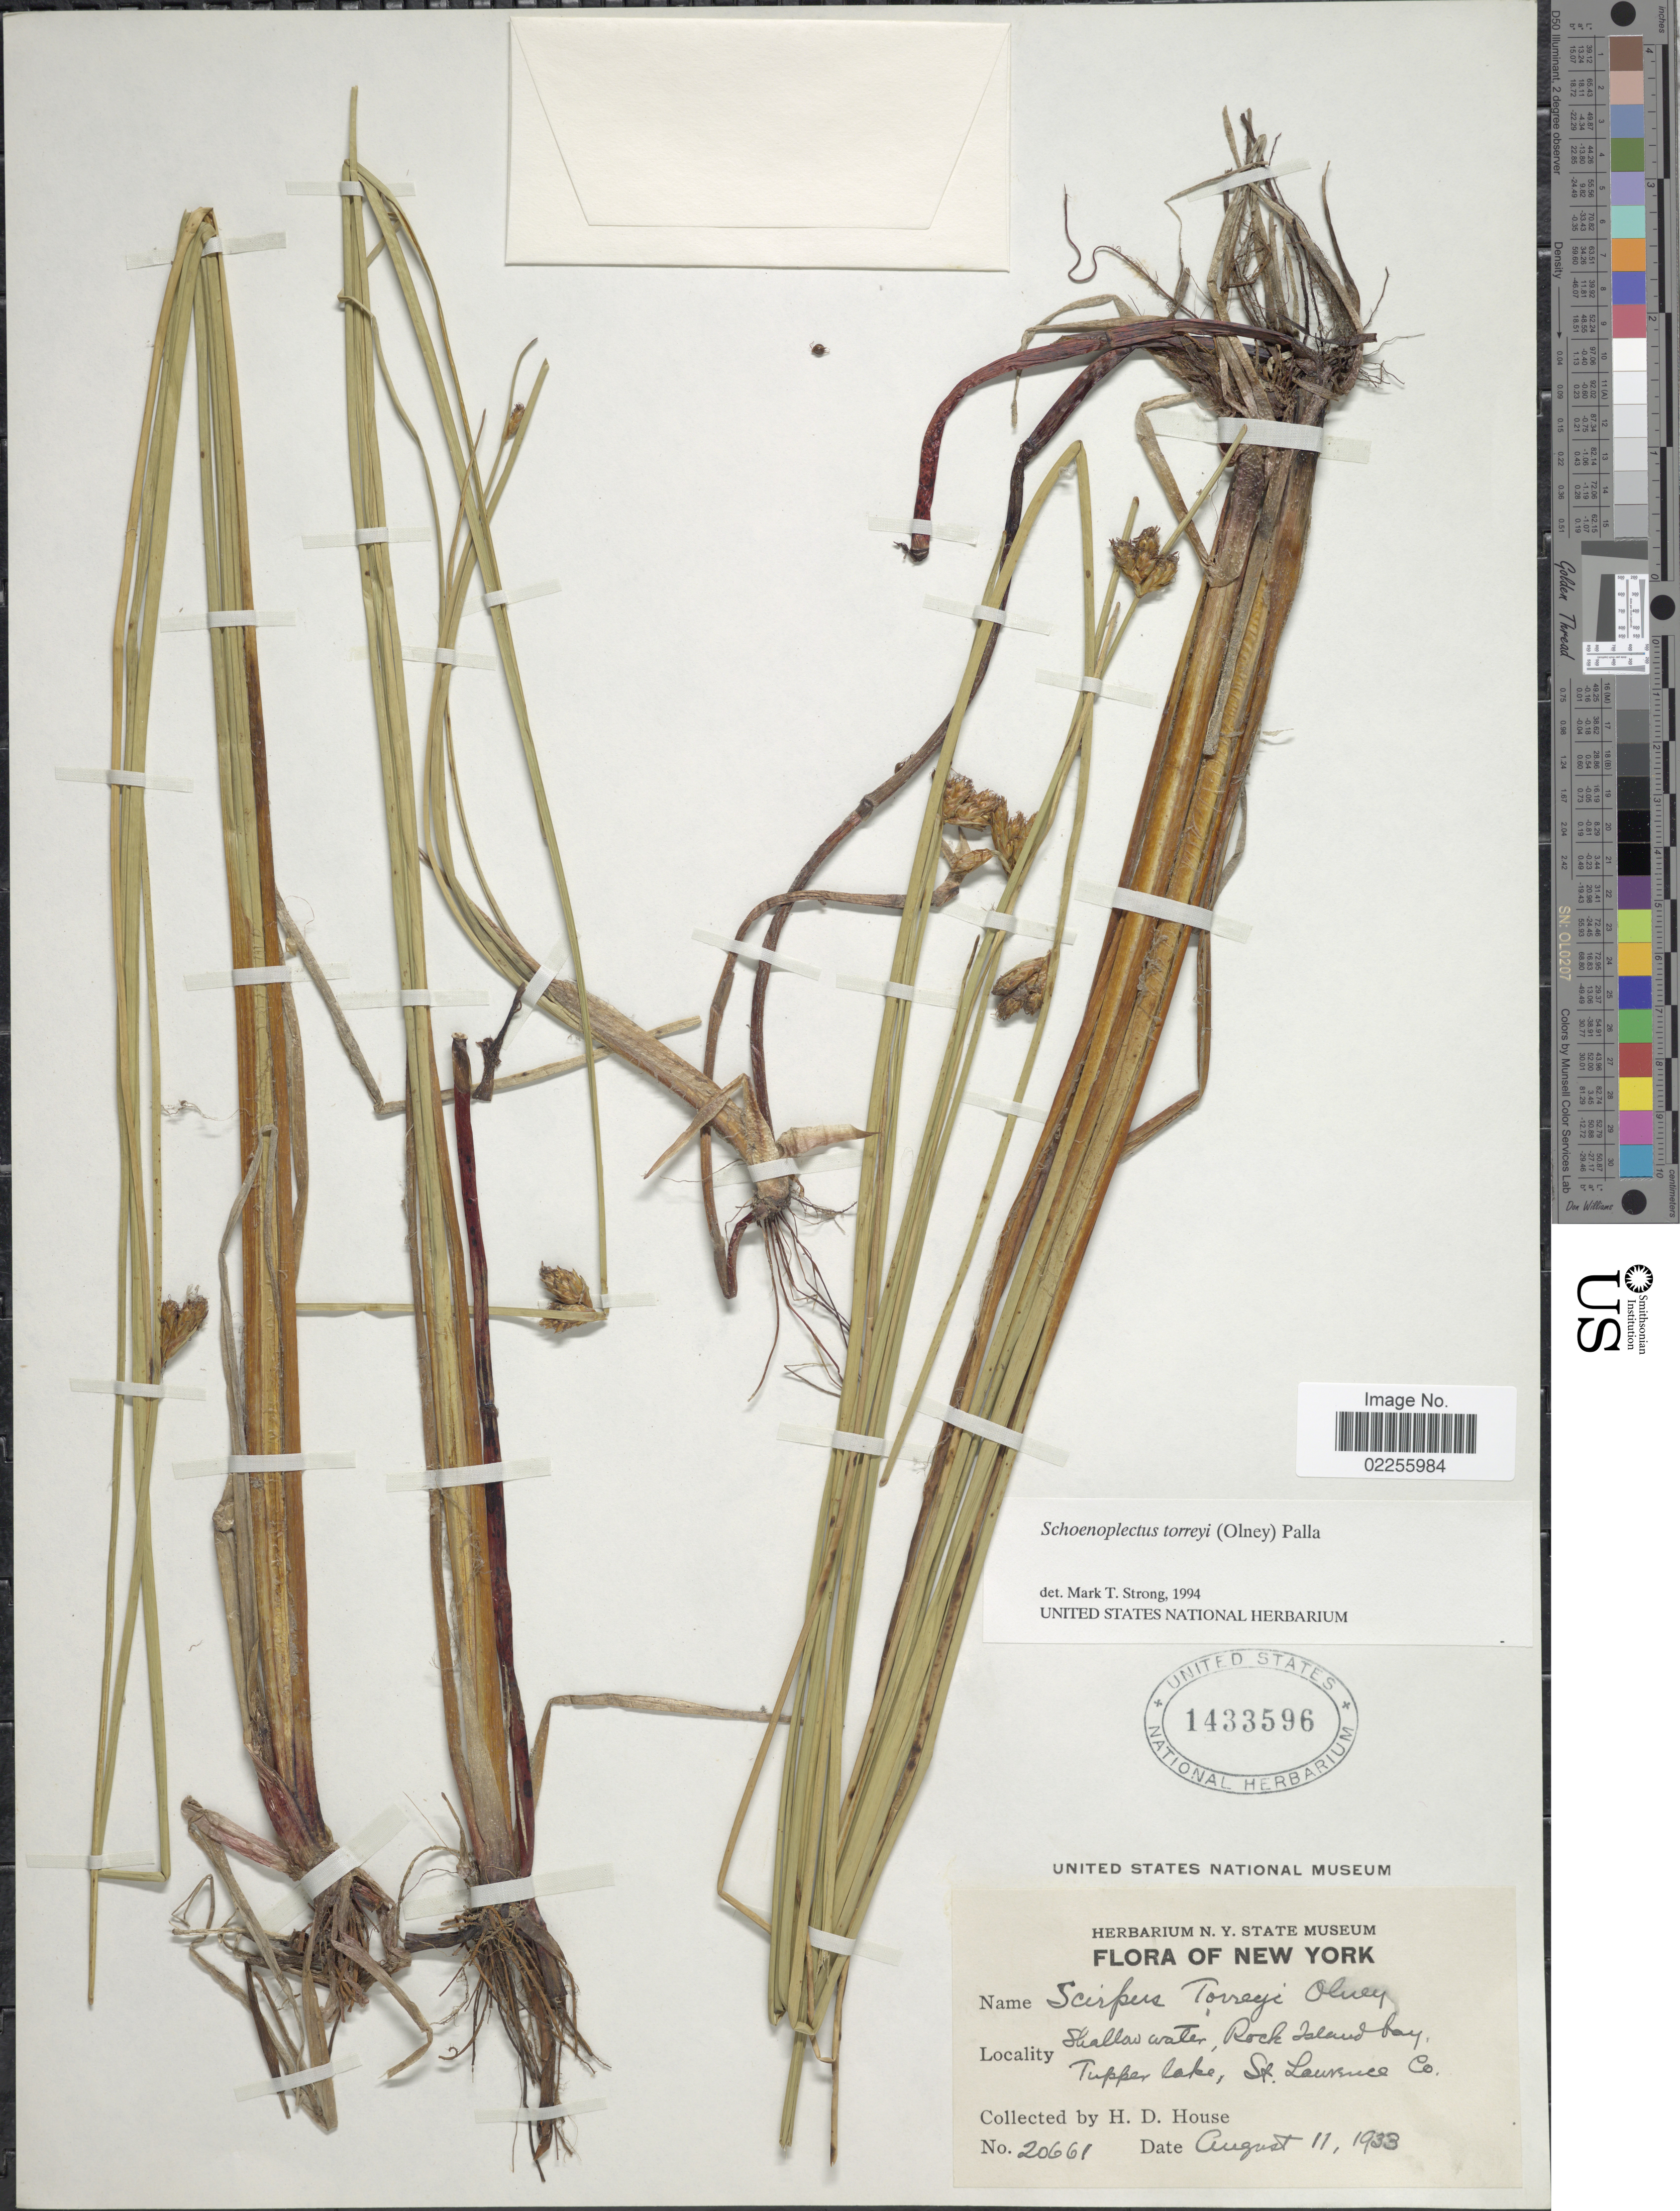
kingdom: Plantae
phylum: Tracheophyta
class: Liliopsida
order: Poales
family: Cyperaceae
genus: Schoenoplectus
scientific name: Schoenoplectus torreyi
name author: (Olney) Palla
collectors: H. D. House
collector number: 20661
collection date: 1933-08-11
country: United States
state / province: New York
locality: Shallow water, Rock Island Bay, Tupper lake, St Lawrence Co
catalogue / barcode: US 1433596